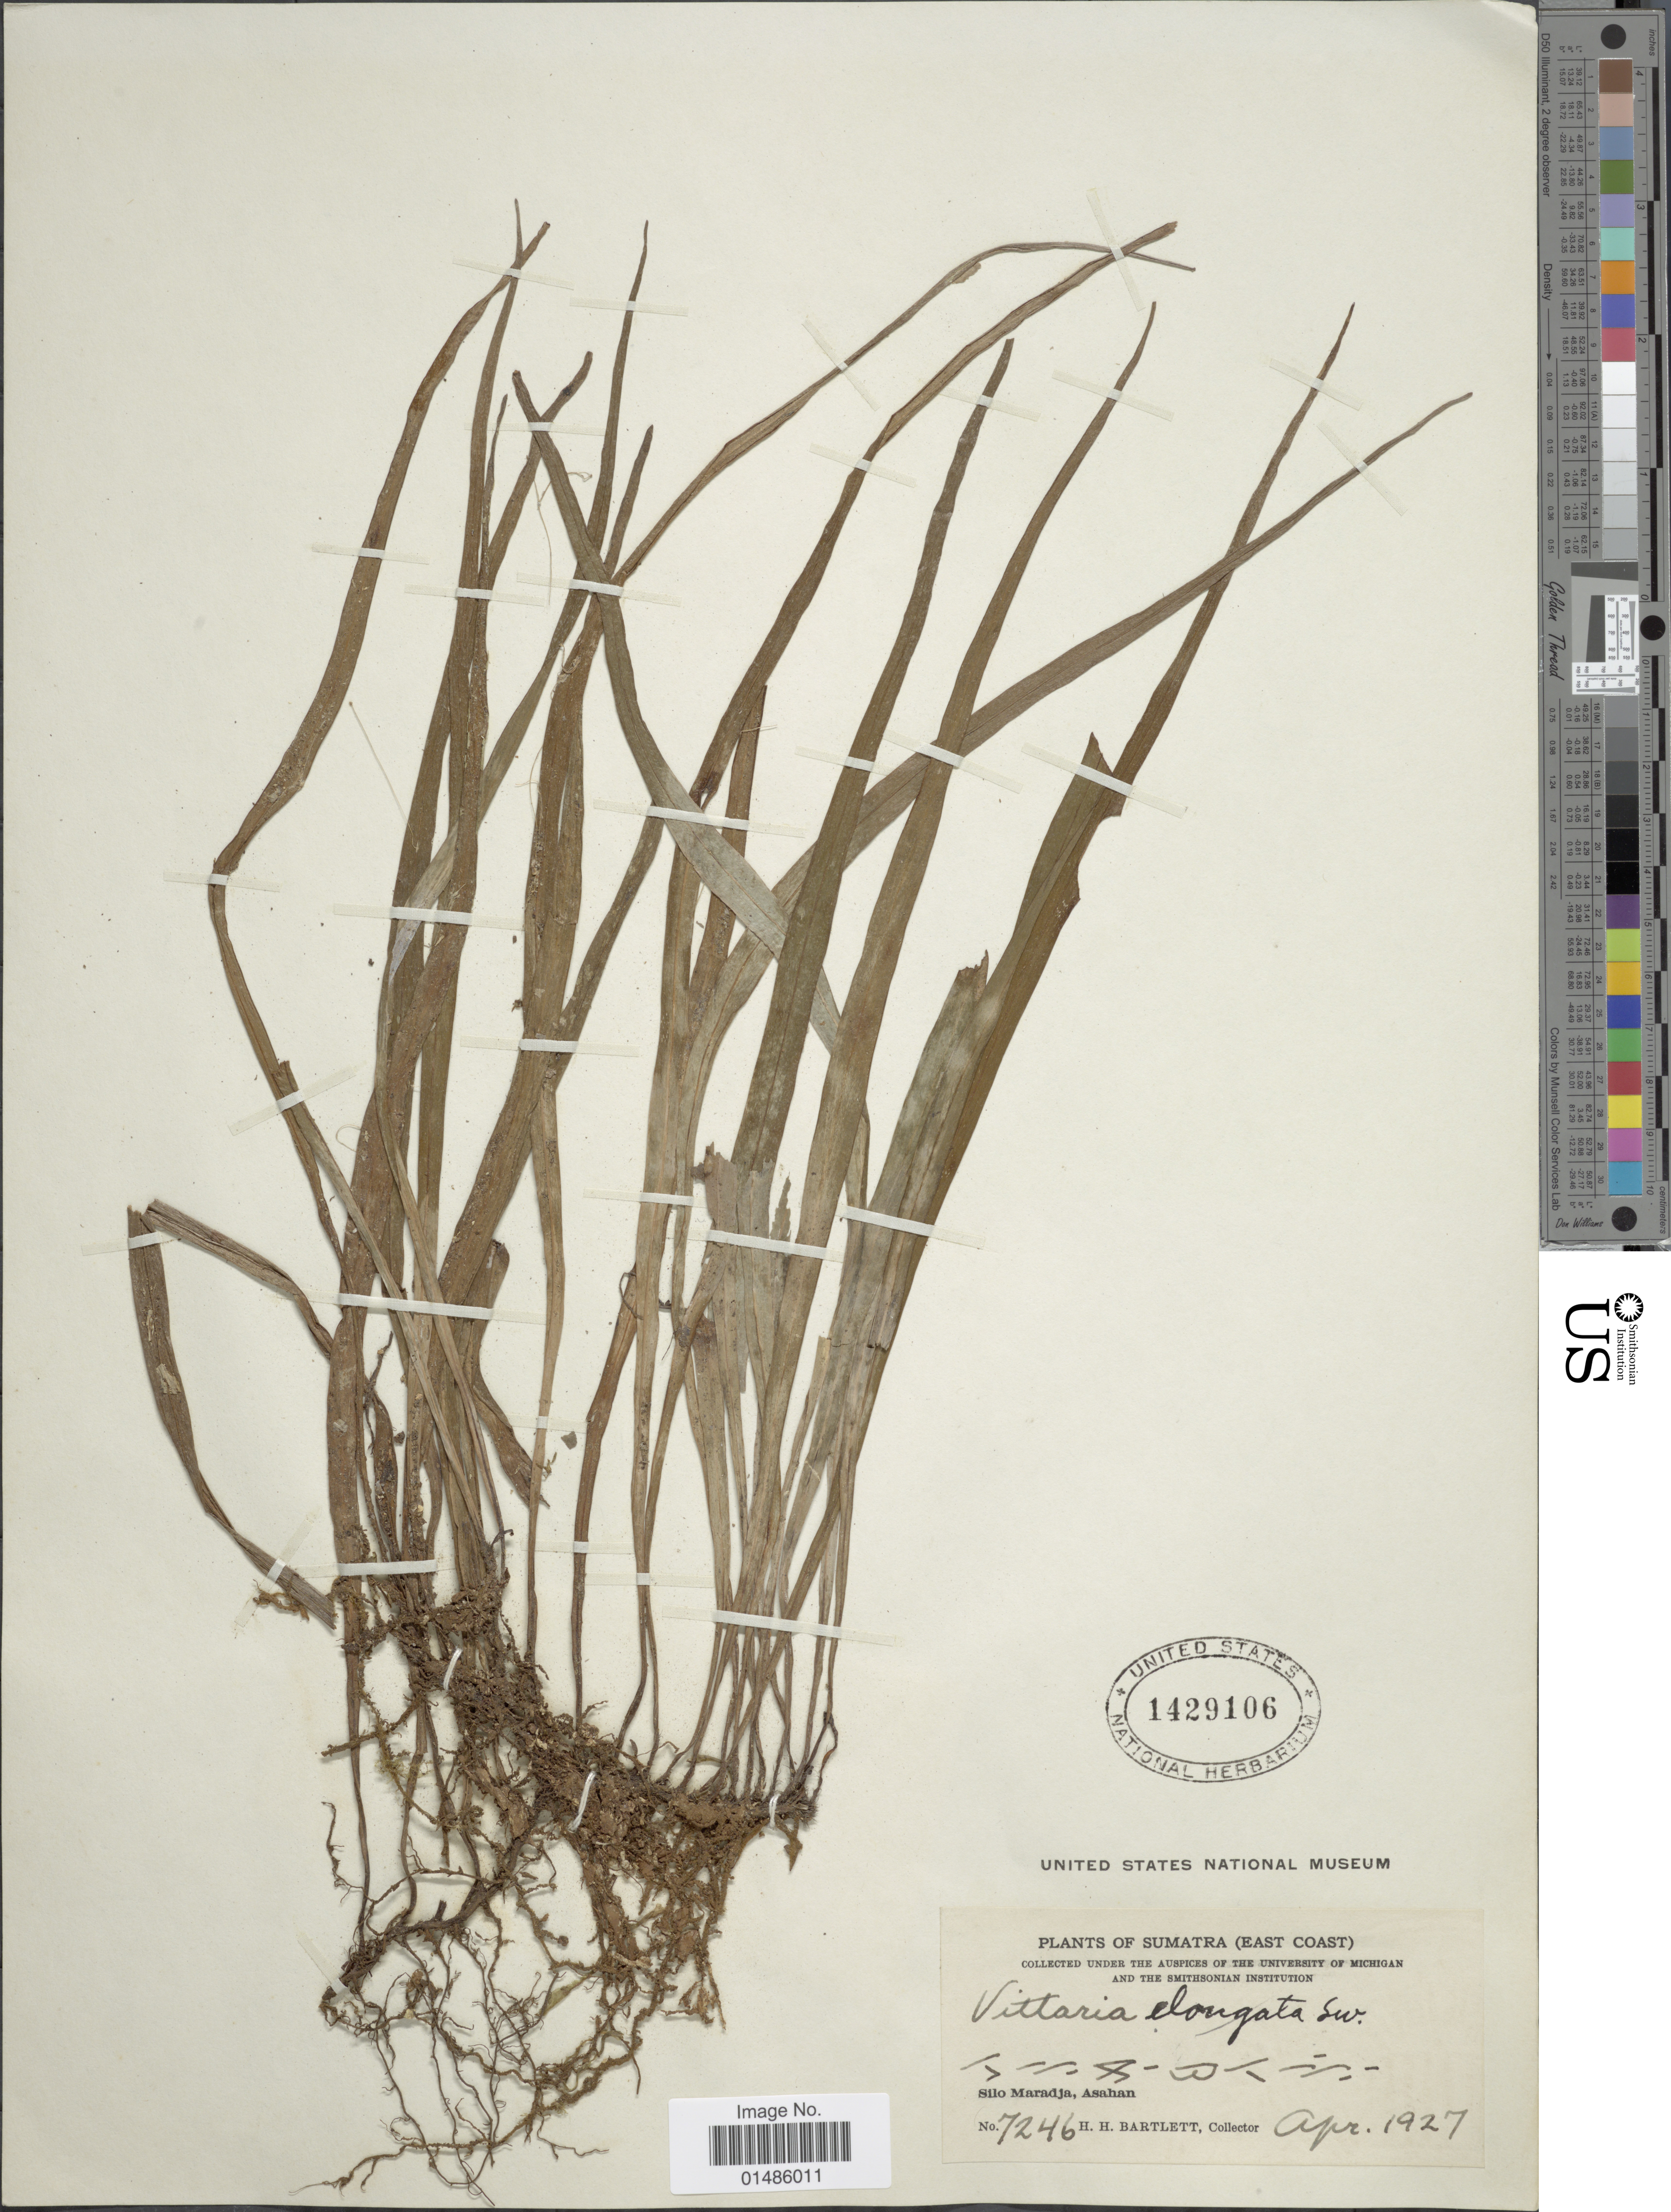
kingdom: Plantae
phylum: Tracheophyta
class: Polypodiopsida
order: Polypodiales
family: Pteridaceae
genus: Haplopteris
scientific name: Haplopteris elongata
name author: (Sw.) Crane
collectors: H. H. Bartlett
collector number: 7246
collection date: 1927-04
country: Indonesia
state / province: Sumatra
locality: (East Coast). Silo Maradja, Asahan.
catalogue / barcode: US 1429106